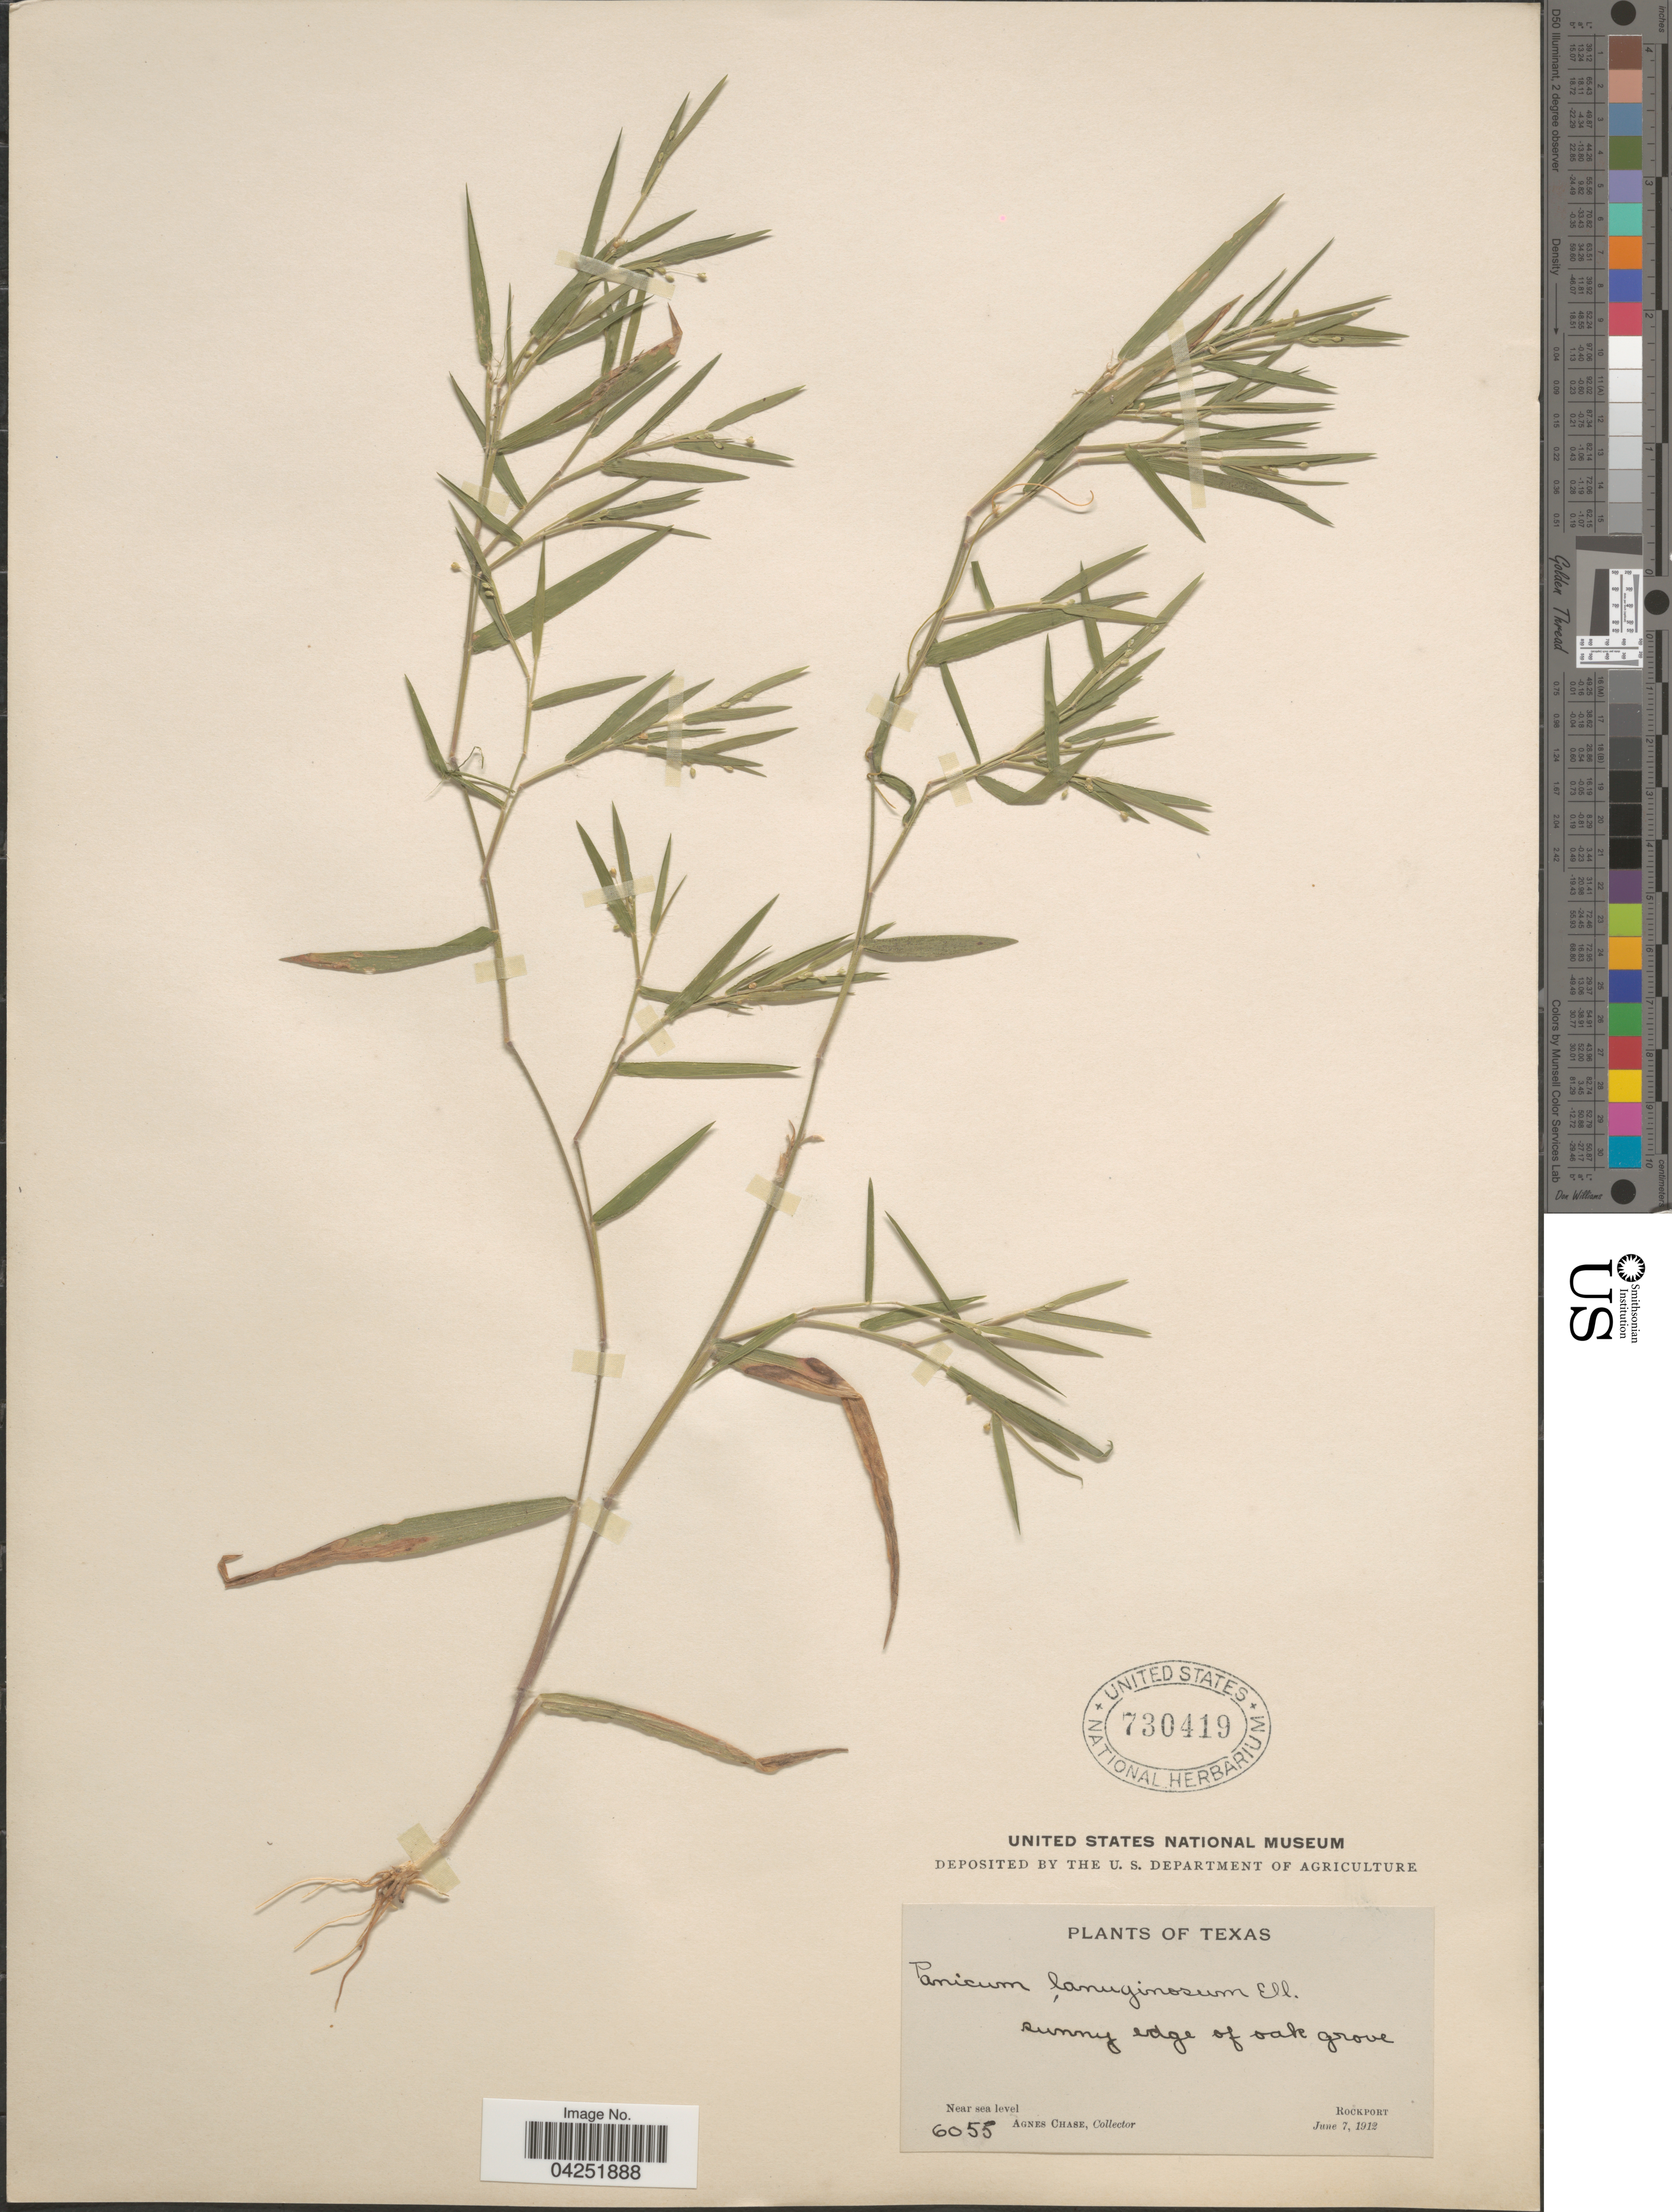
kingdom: Plantae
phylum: Tracheophyta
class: Liliopsida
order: Poales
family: Poaceae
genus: Dichanthelium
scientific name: Dichanthelium acuminatum var. lindheimeri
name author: (Nash) Gould & C.A. Clark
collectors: A. Chase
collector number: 6055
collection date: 1912-06-07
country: United States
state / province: Texas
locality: Sunny edge of oak grove. Rockport.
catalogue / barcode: US 730419